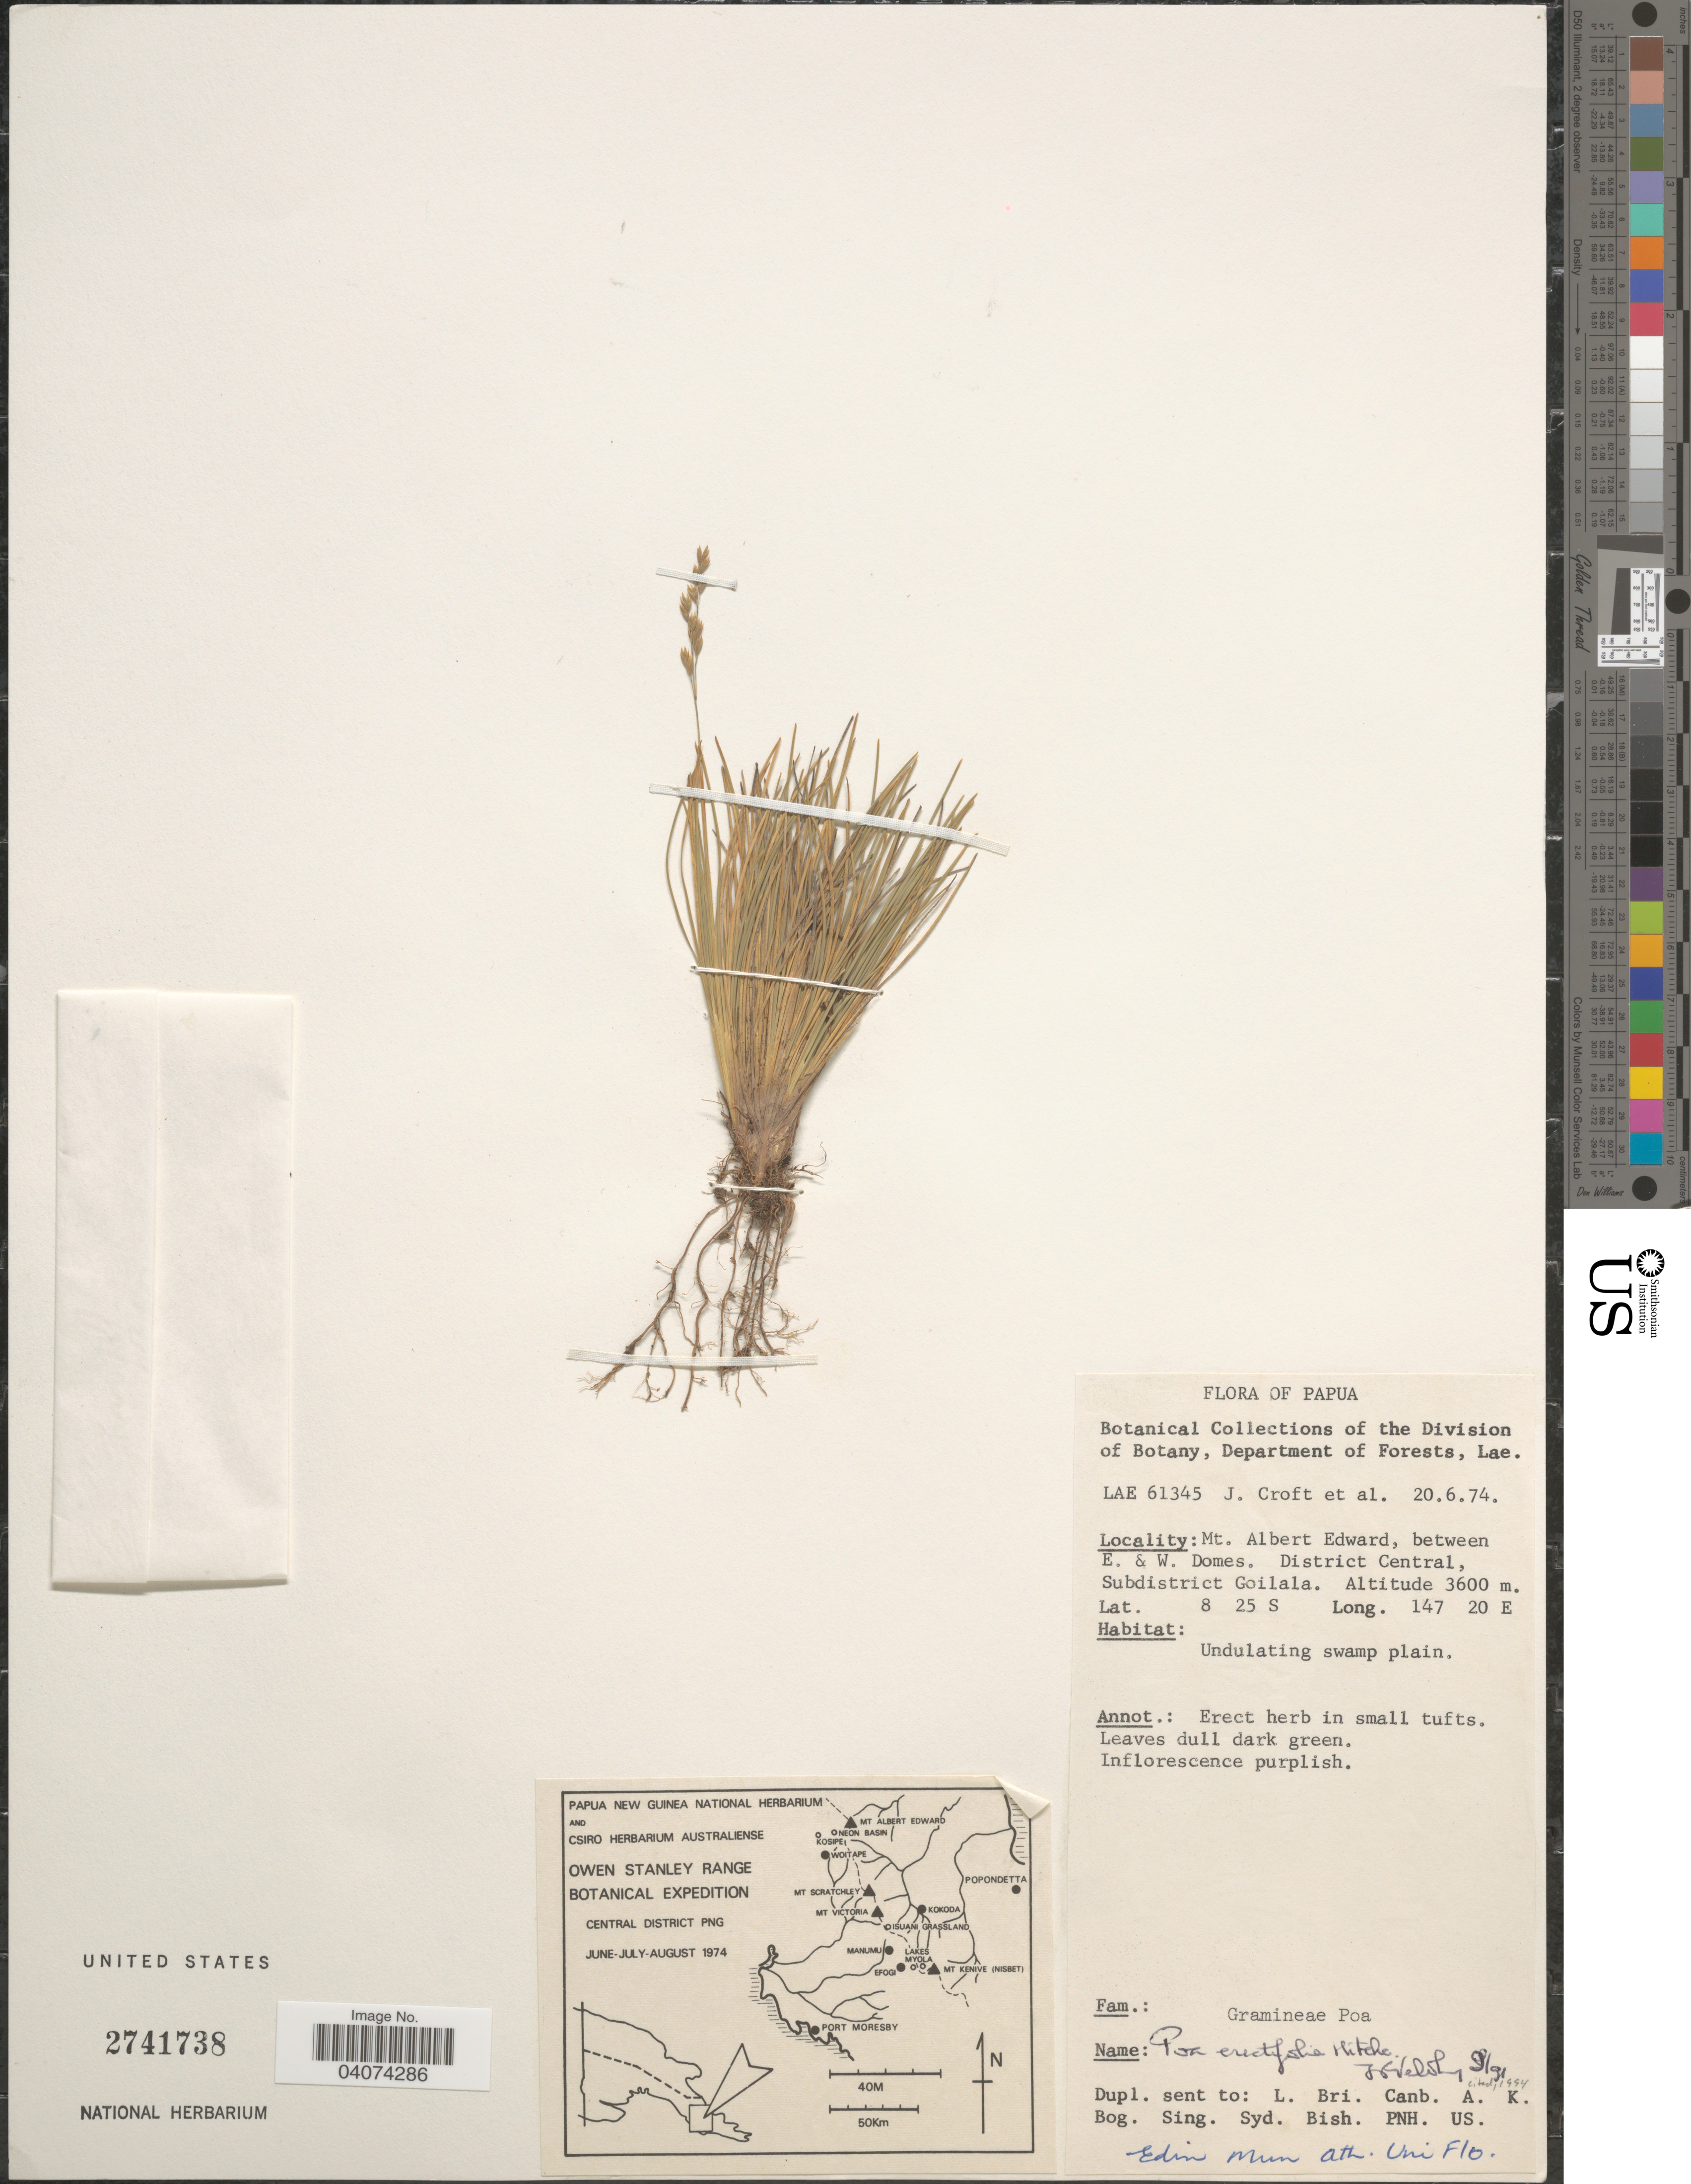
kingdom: Plantae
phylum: Tracheophyta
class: Liliopsida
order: Poales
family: Poaceae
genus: Poa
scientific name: Poa erectifolia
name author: Hitchc.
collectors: J. Croft & et al.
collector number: LAE61345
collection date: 1974-06-20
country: Papua New Guinea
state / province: Central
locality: Mt. Albert Edward, between E. & W. Domes. District Central, Subdistrict Goilala. Owen Stanley Range Botanical Expedition.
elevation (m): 3600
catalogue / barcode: US 2741738